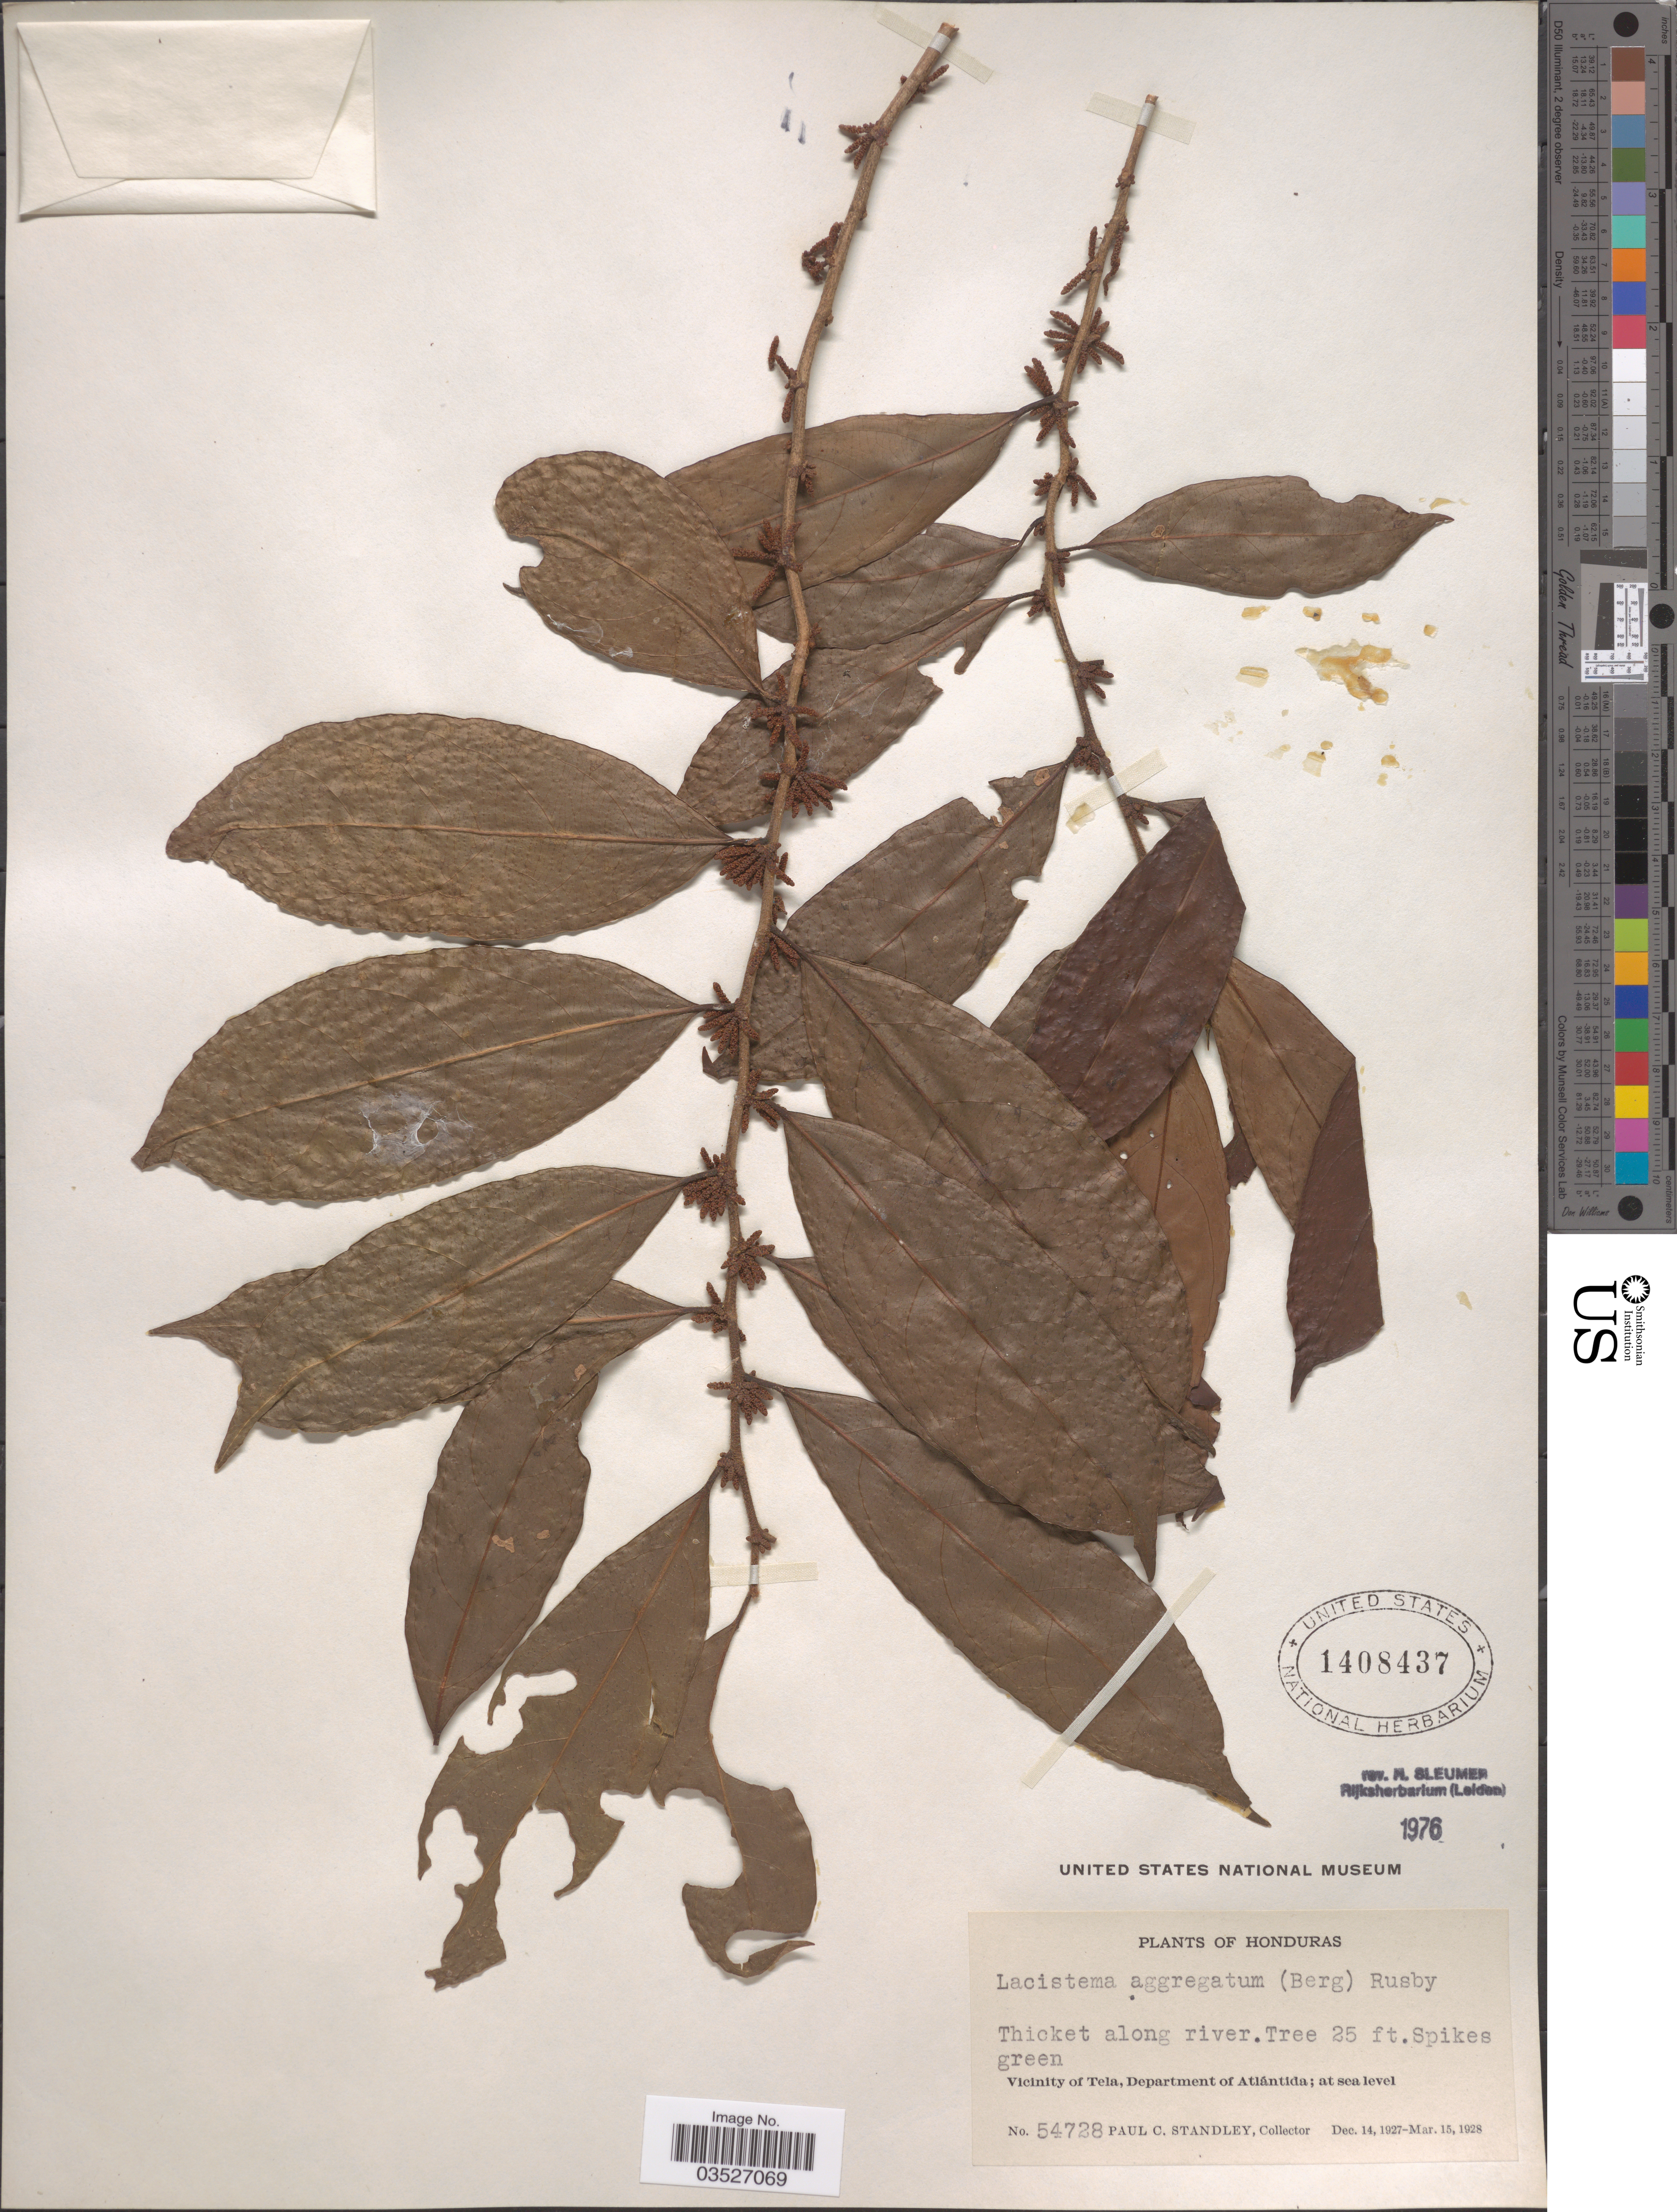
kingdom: Plantae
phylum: Tracheophyta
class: Magnoliopsida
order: Malpighiales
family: Lacistemataceae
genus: Lacistema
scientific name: Lacistema aggregatum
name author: (P.J. Bergius) Rusby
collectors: P. C. Standley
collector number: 54728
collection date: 1927-12-14/1928-03-15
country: Honduras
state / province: Atlántida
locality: Vicinity of Tela, Department of Atlántida.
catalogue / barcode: US 1408437